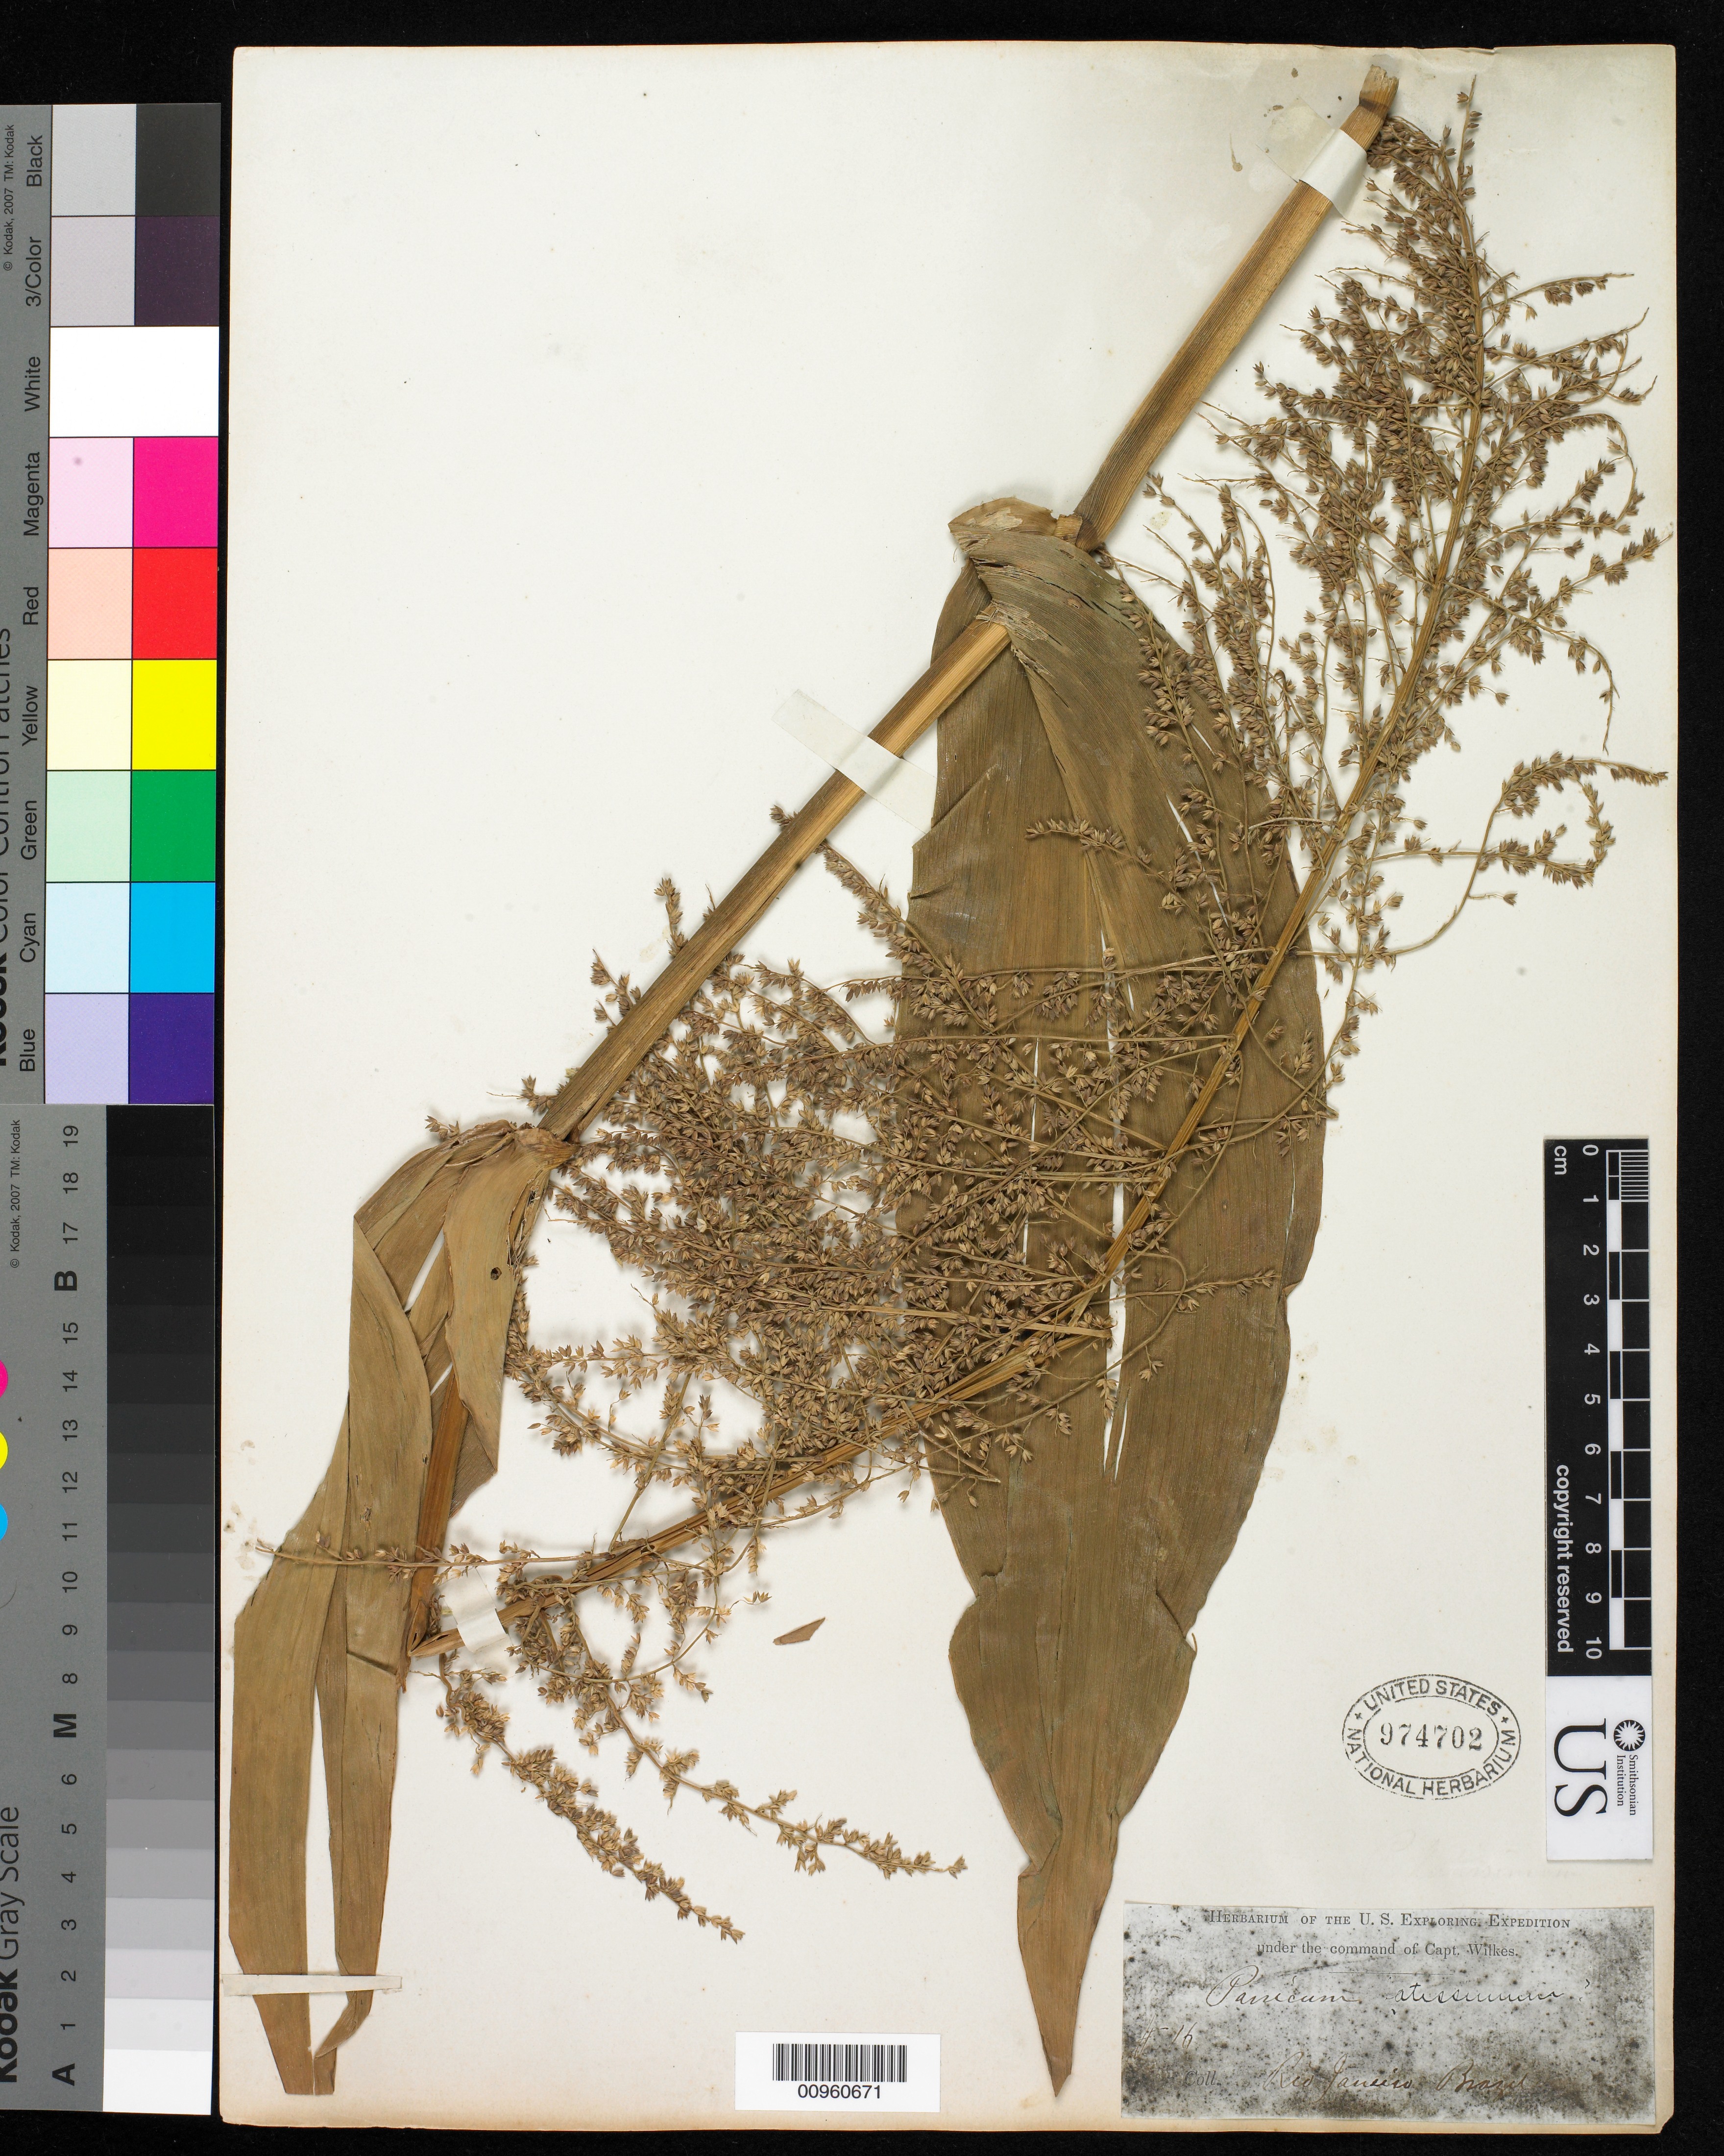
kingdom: Plantae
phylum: Tracheophyta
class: Liliopsida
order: Poales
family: Poaceae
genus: Panicum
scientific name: Panicum latissimum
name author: J.C. Mikan ex Trin. in Spreng.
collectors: Wilkes Explor. Exped.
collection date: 1838/1842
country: Brazil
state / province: Rio de Janeiro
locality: Rio Janeiro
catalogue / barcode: US 974702